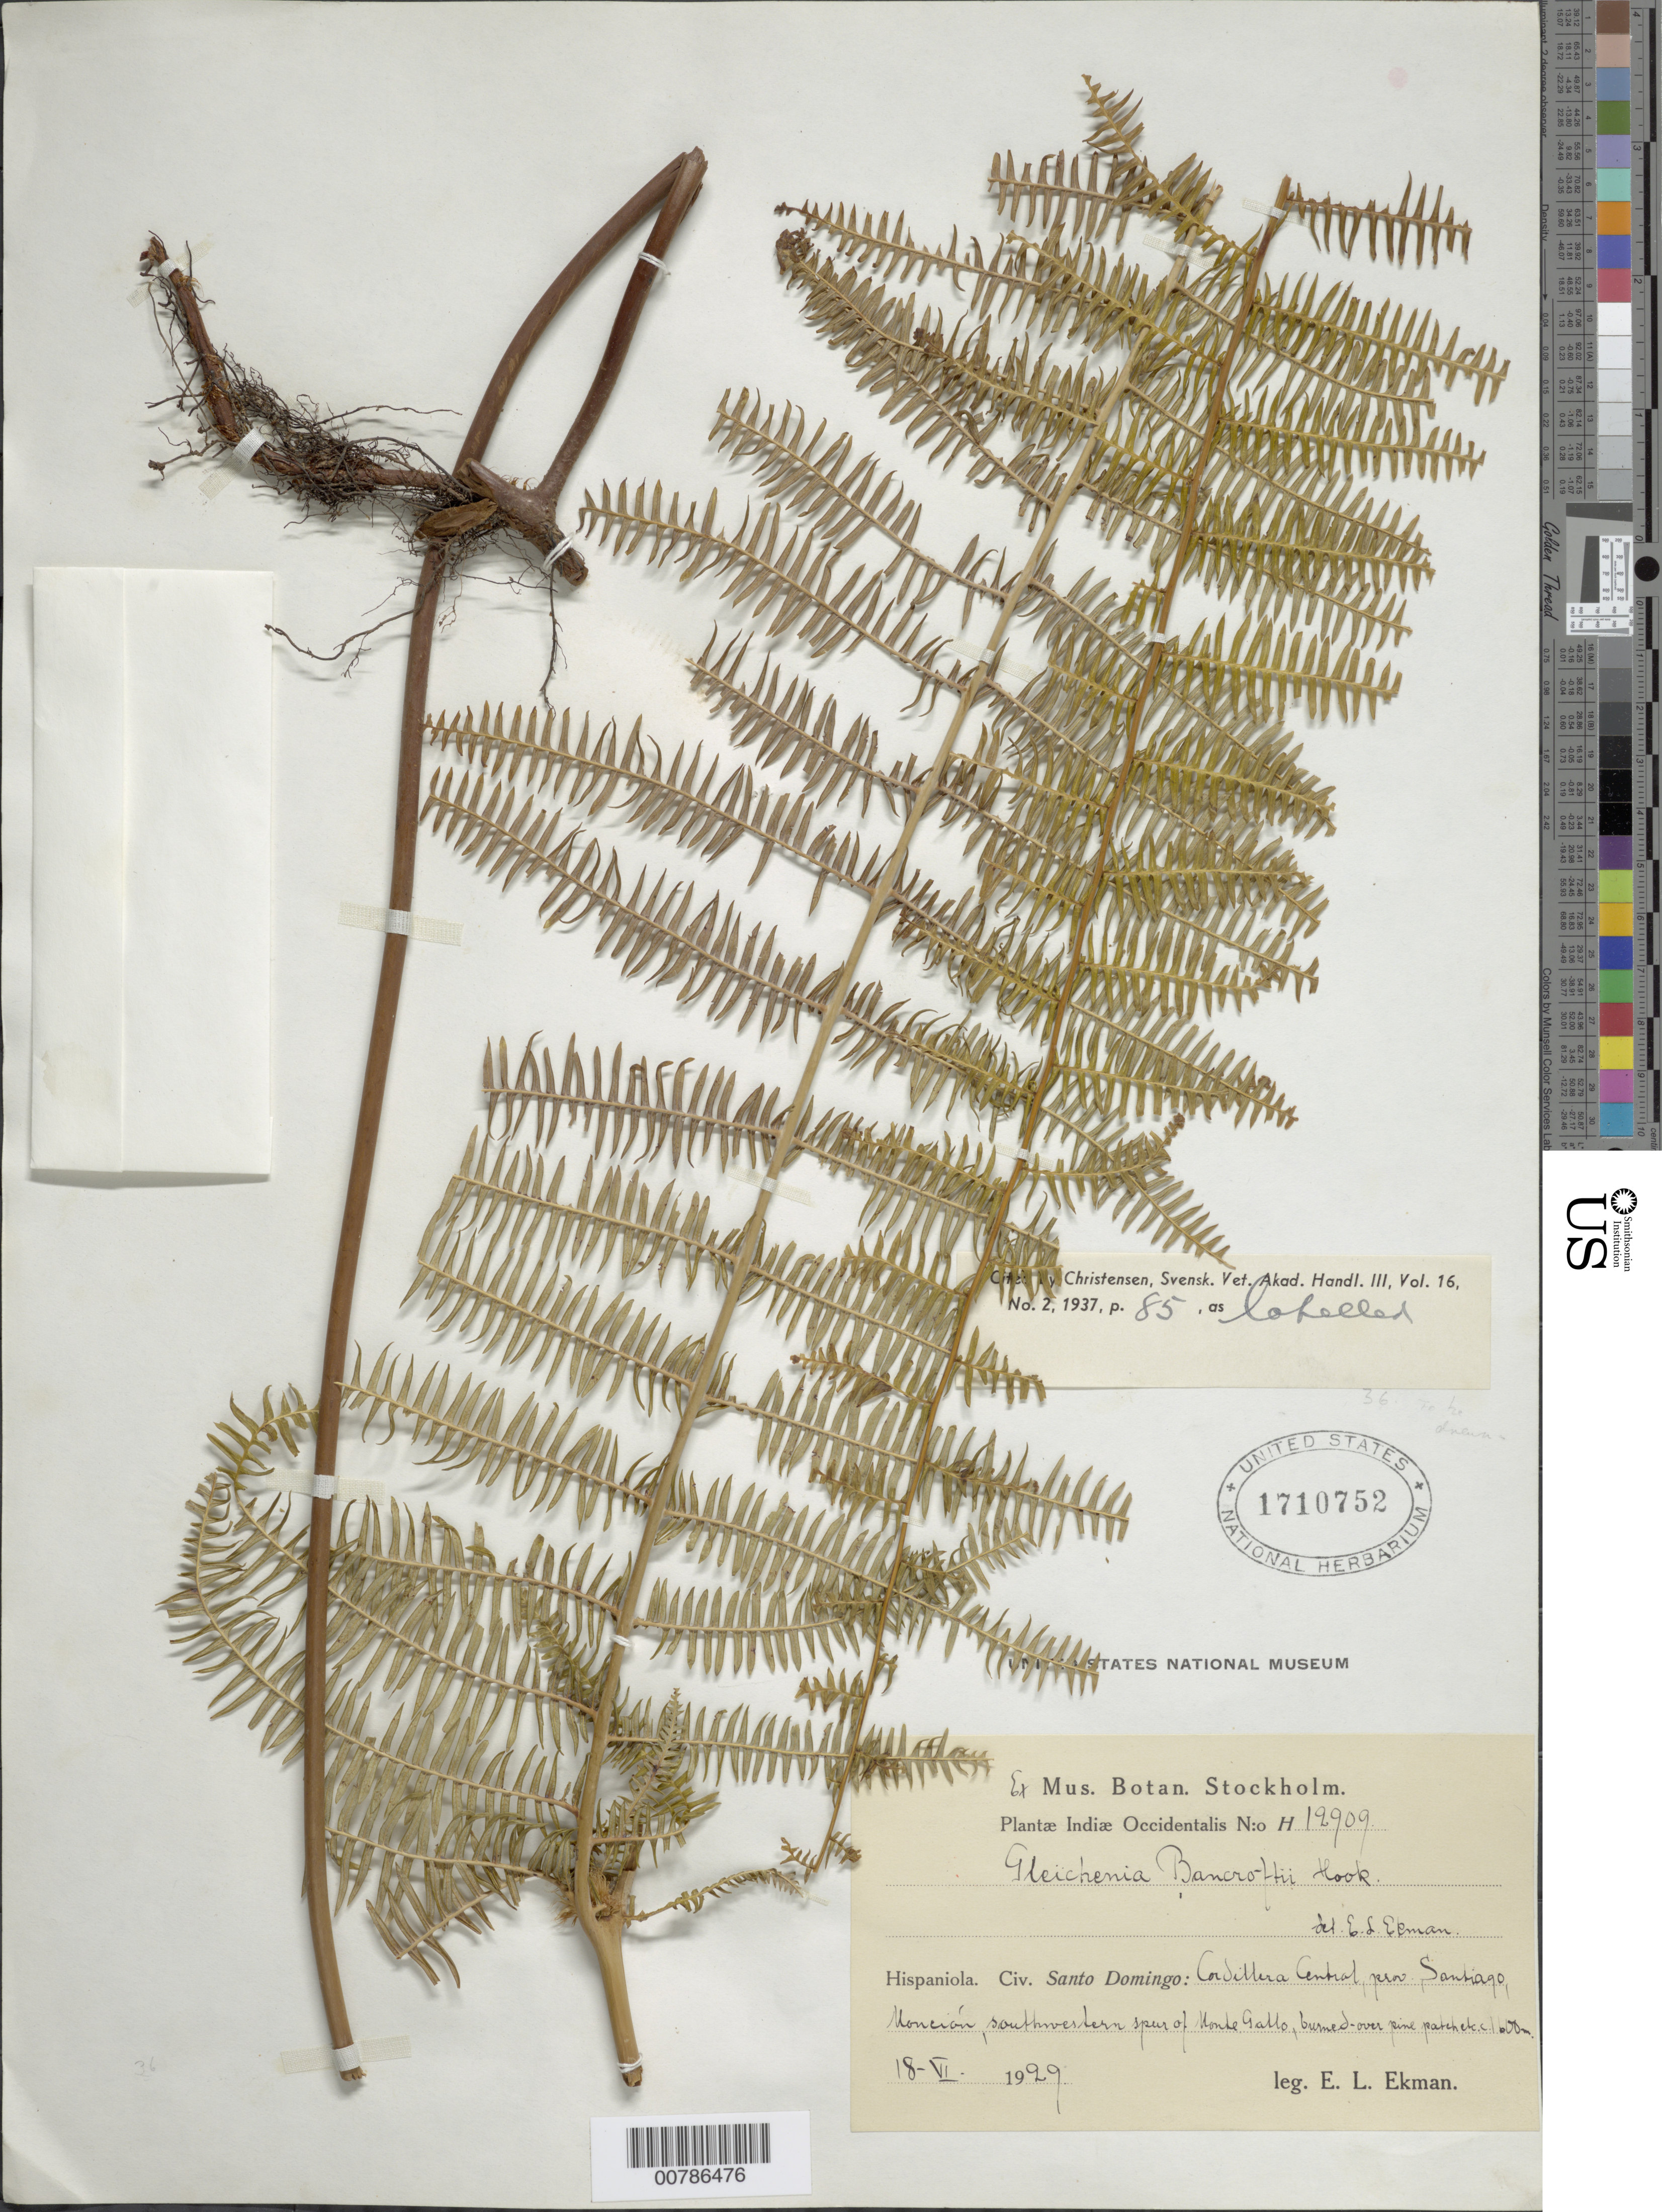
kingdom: Plantae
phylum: Tracheophyta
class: Polypodiopsida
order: Gleicheniales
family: Gleicheniaceae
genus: Diplopterygium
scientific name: Diplopterygium bancroftii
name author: (Hook.) A.R. Sm.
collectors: E. L. Ekman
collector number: H 12909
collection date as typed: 18 Jul 1929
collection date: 1929-07-18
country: Dominican Republic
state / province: Santiago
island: Hispaniola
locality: Cordillera Central, Monción, SW spur of Monte Gallo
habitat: Burned-over pine patch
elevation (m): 1600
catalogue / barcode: US 1710752